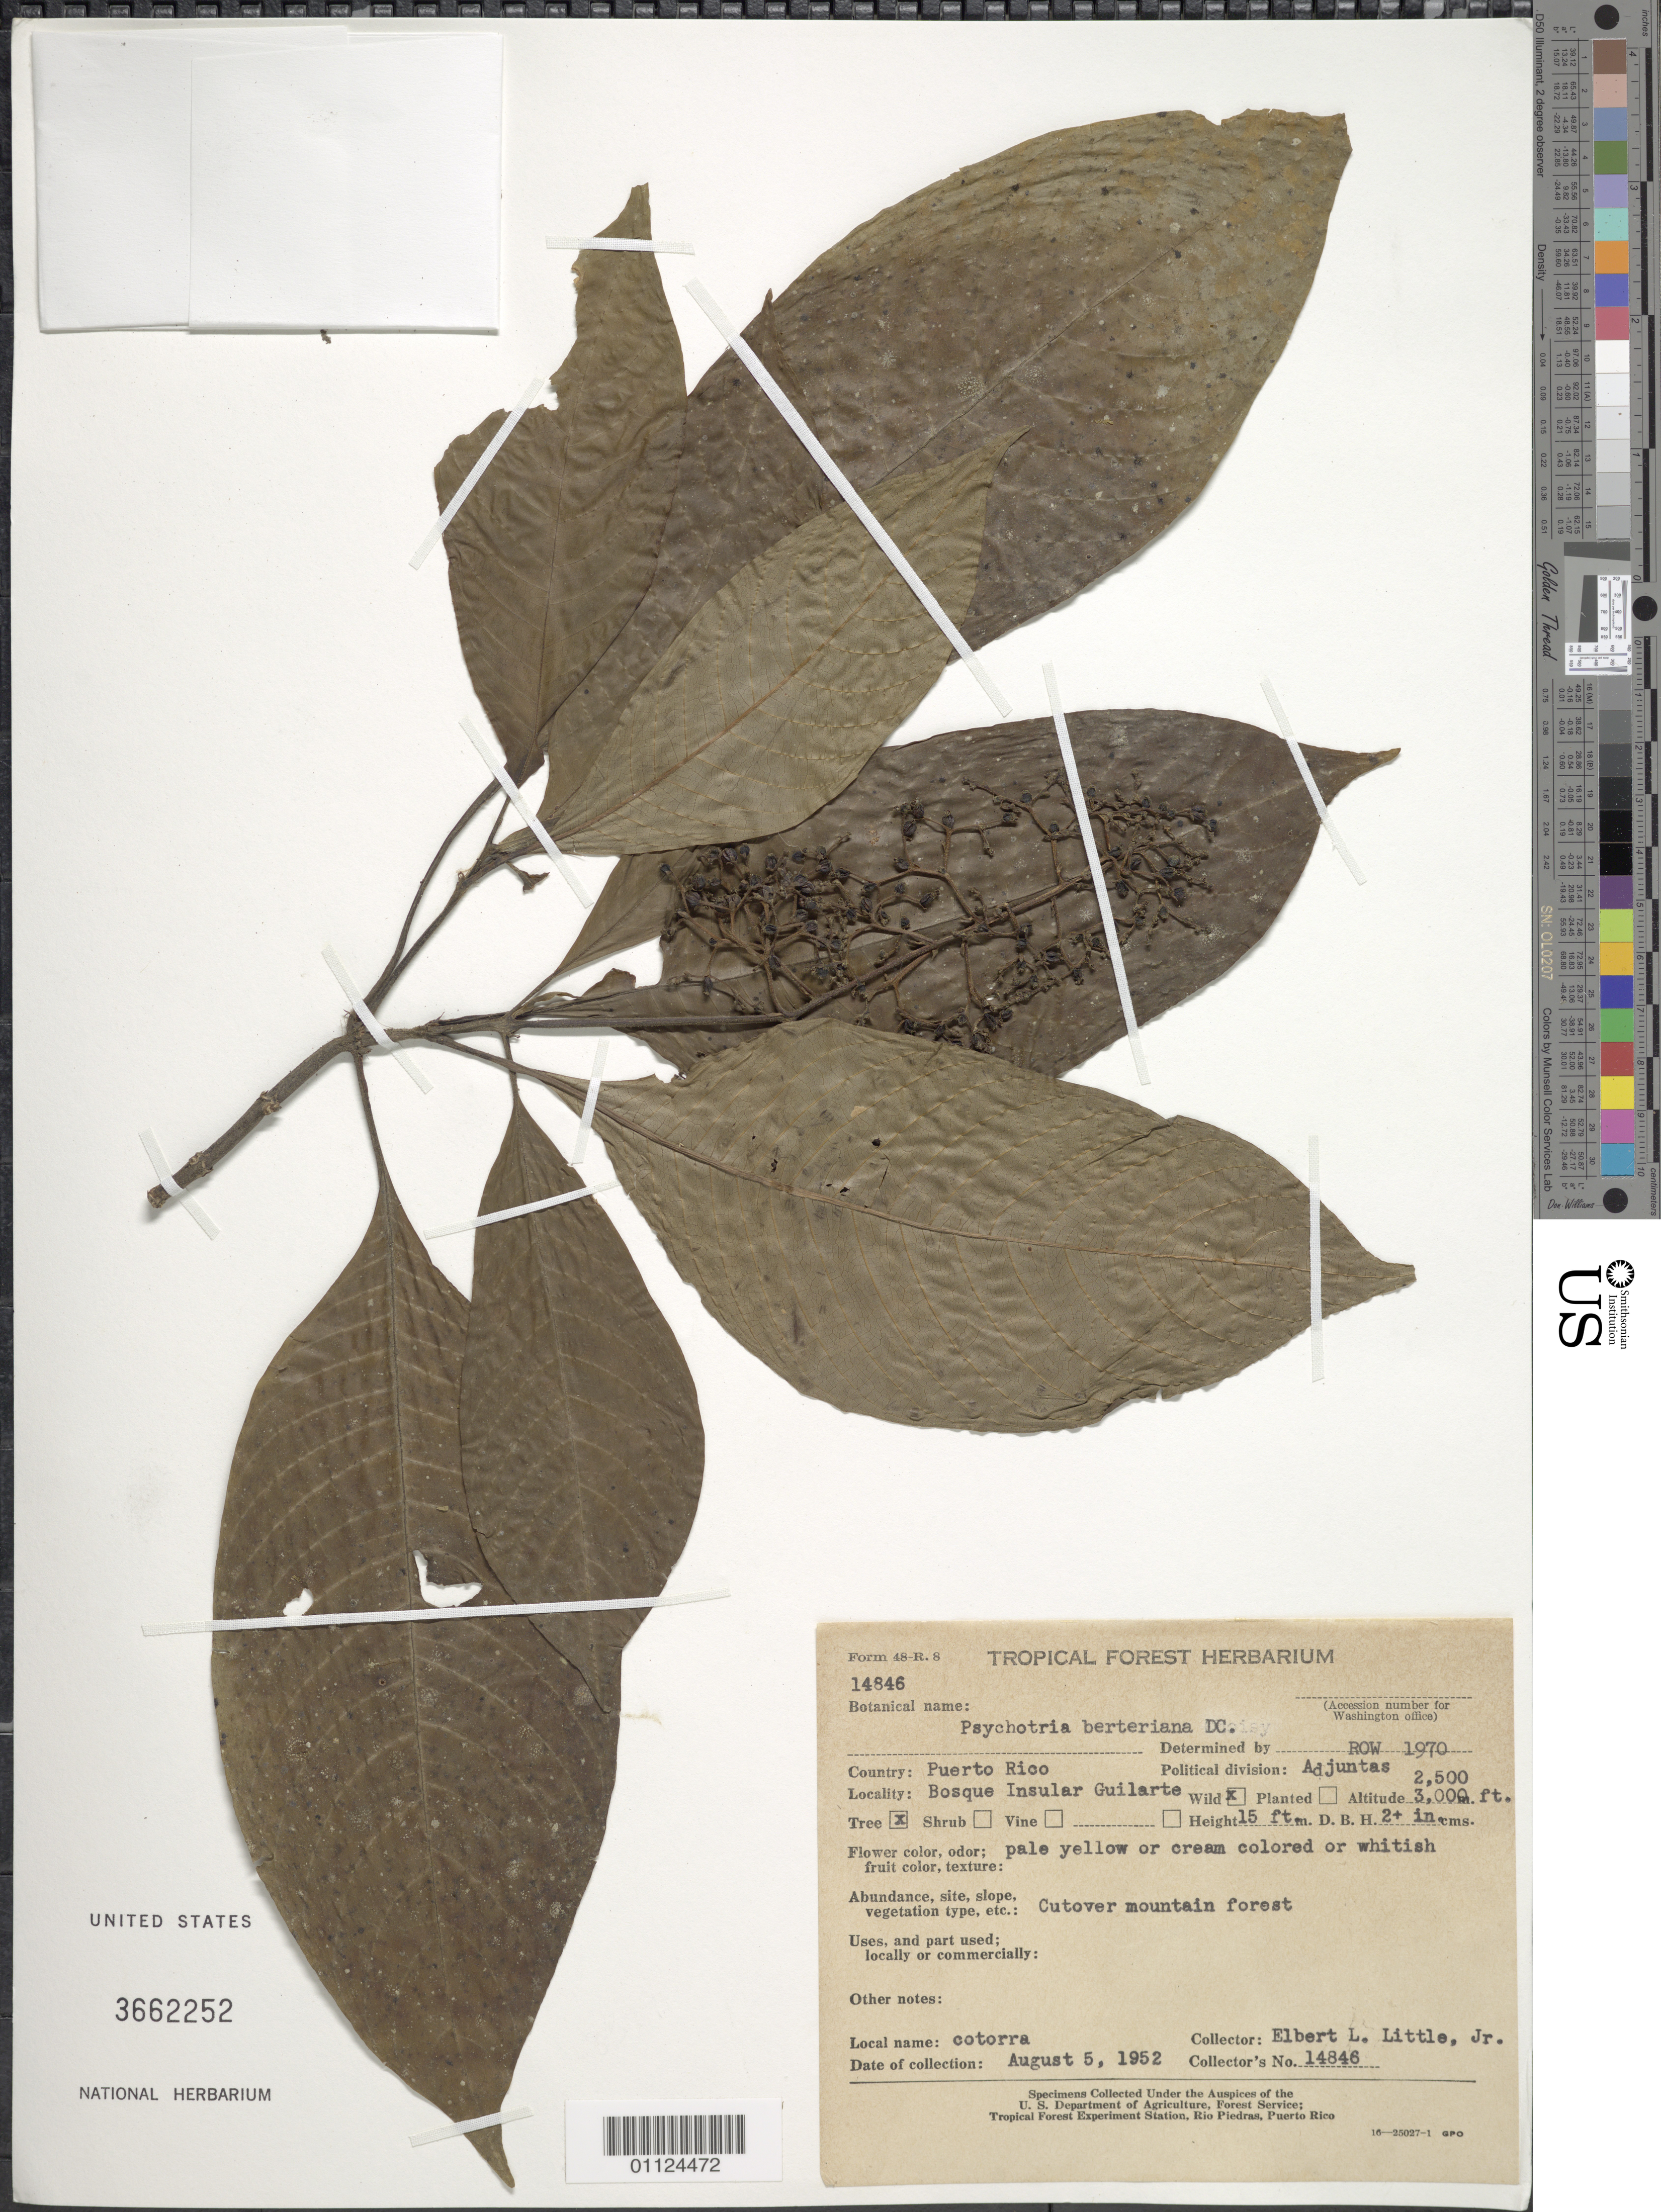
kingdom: Plantae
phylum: Tracheophyta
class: Magnoliopsida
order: Gentianales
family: Rubiaceae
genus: Psychotria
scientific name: Psychotria berteroana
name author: DC.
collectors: E. L. Little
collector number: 14846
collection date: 1952-08-05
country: Puerto Rico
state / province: Adjuntas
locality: Bosque Ins. Guilarte.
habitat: Cut-over mountain forest.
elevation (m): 762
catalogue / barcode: US 3662252